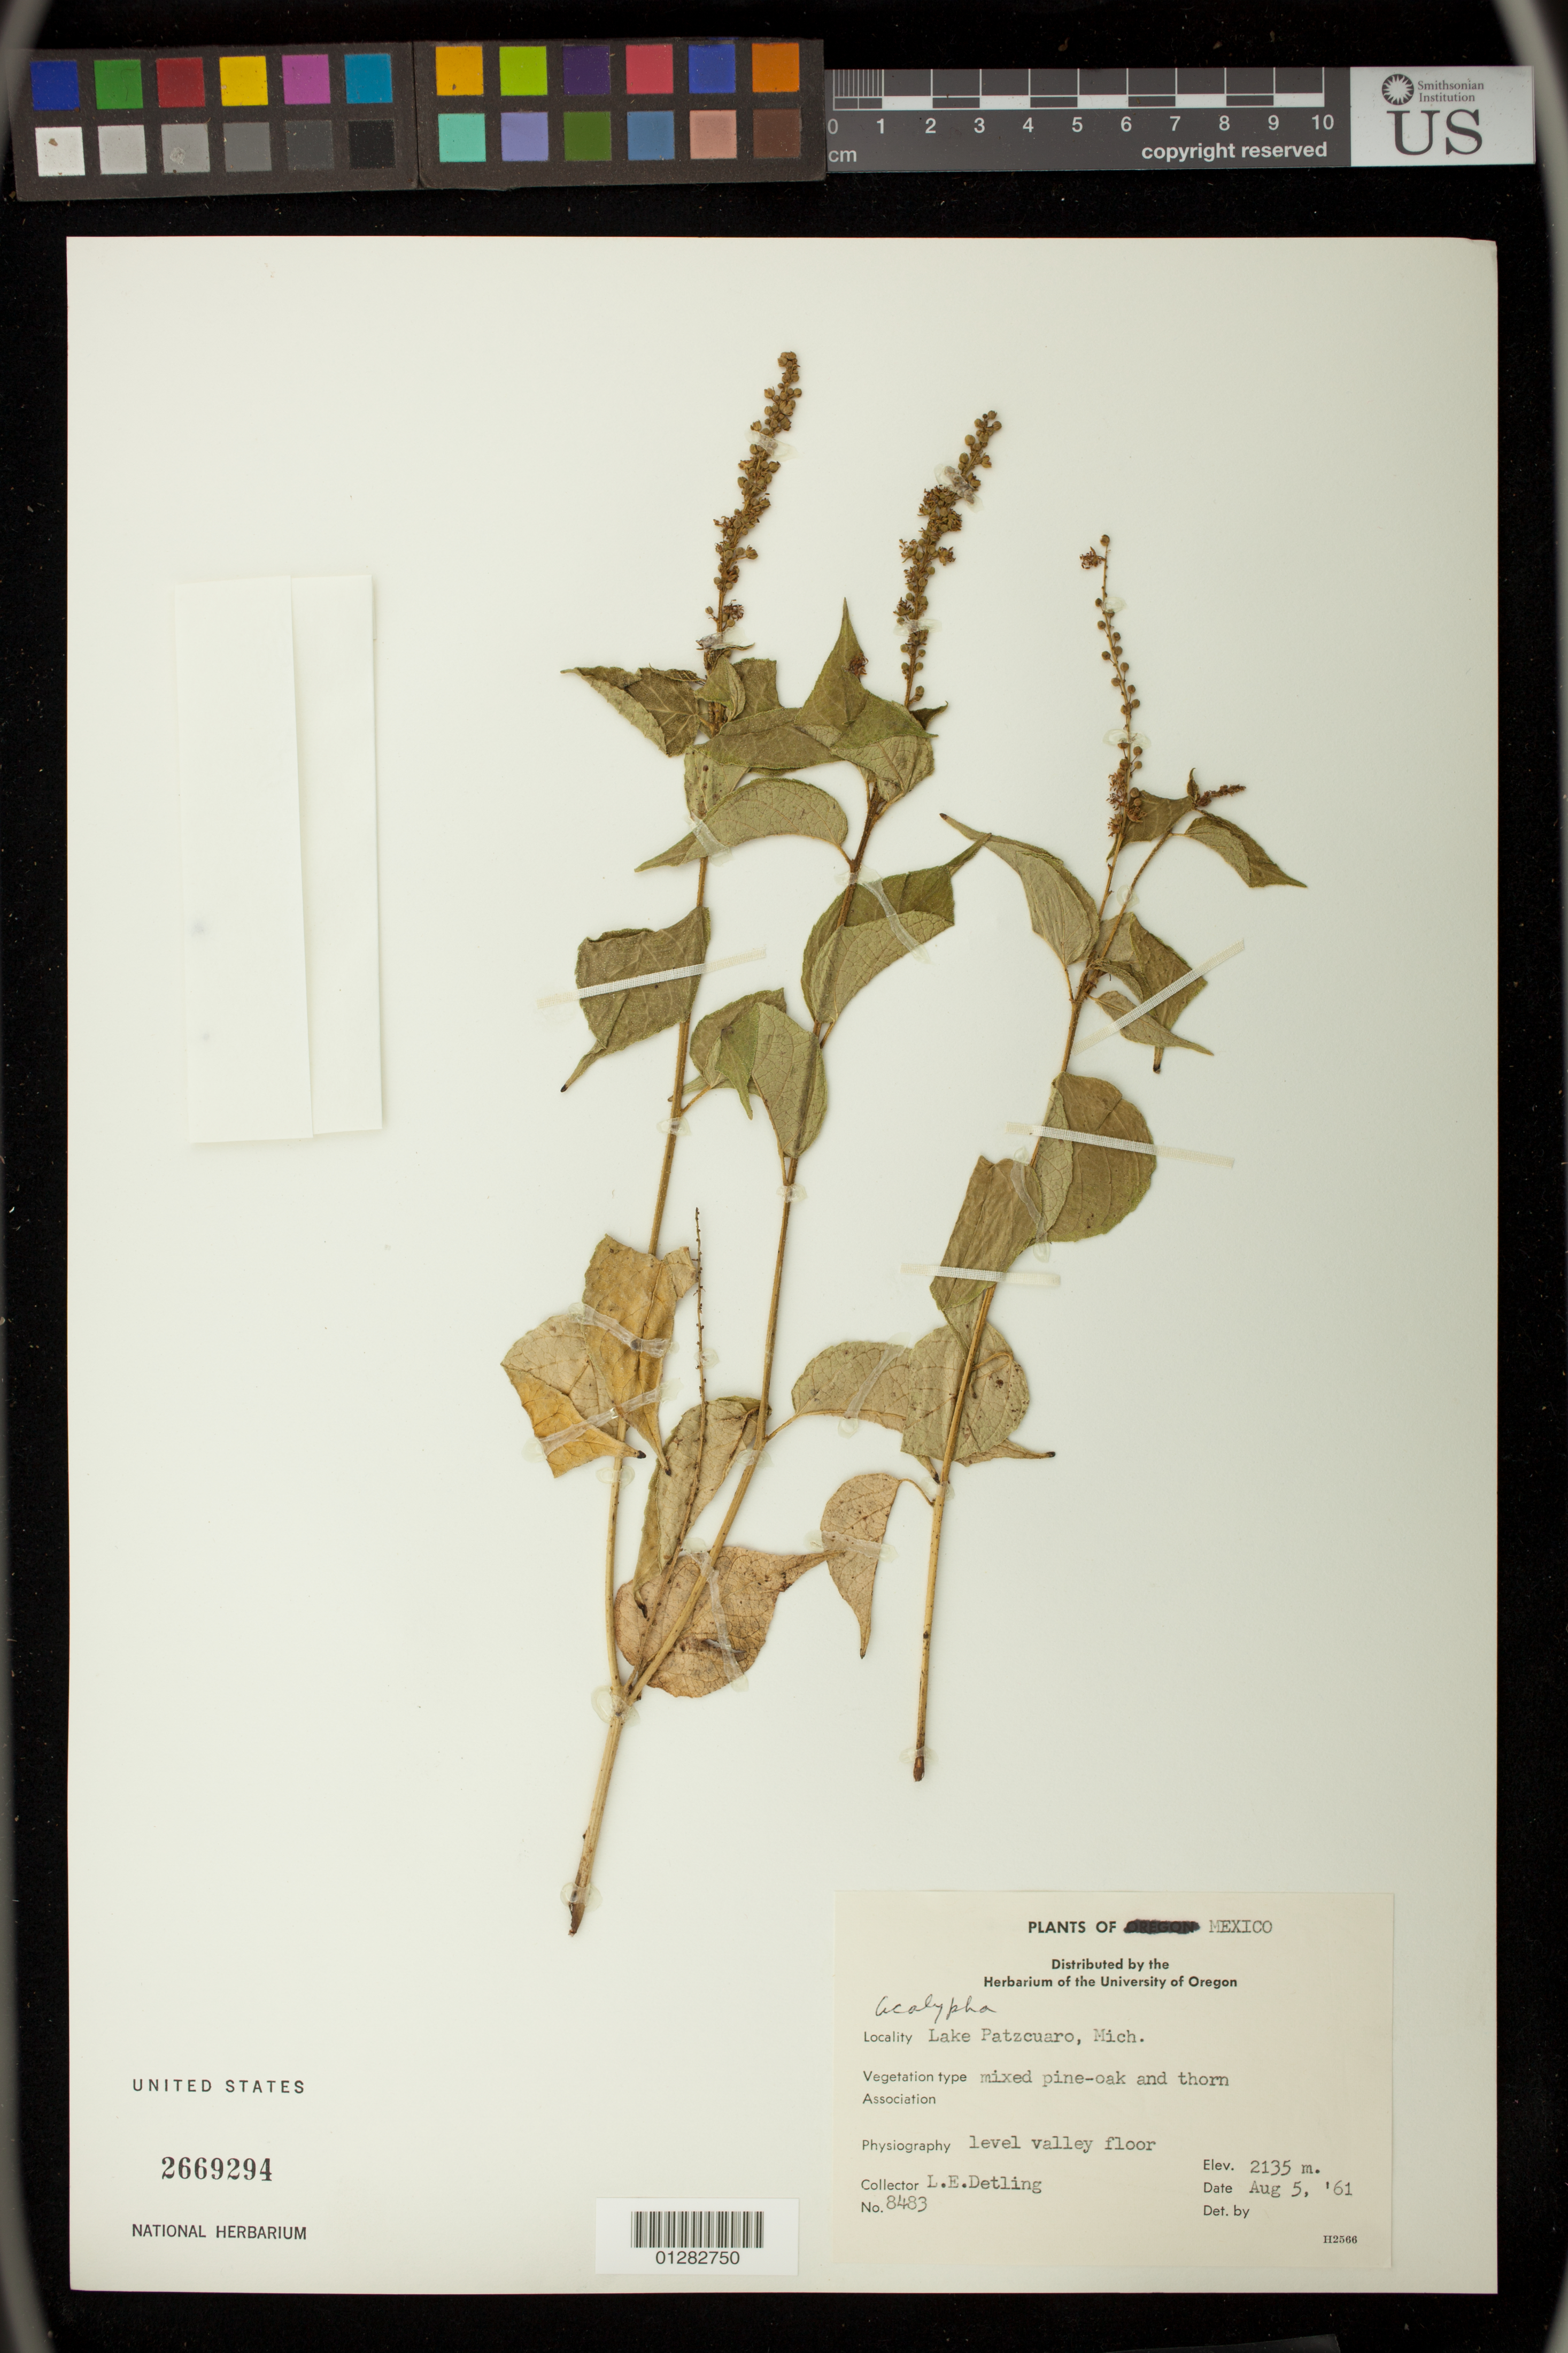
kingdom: Plantae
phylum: Tracheophyta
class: Magnoliopsida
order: Malpighiales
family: Euphorbiaceae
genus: Acalypha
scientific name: Acalypha sp.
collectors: L. E. Detling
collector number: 8483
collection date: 1961-08-05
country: Mexico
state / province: Michoacán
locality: Lake Patzcuaro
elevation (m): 651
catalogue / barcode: US 2669294